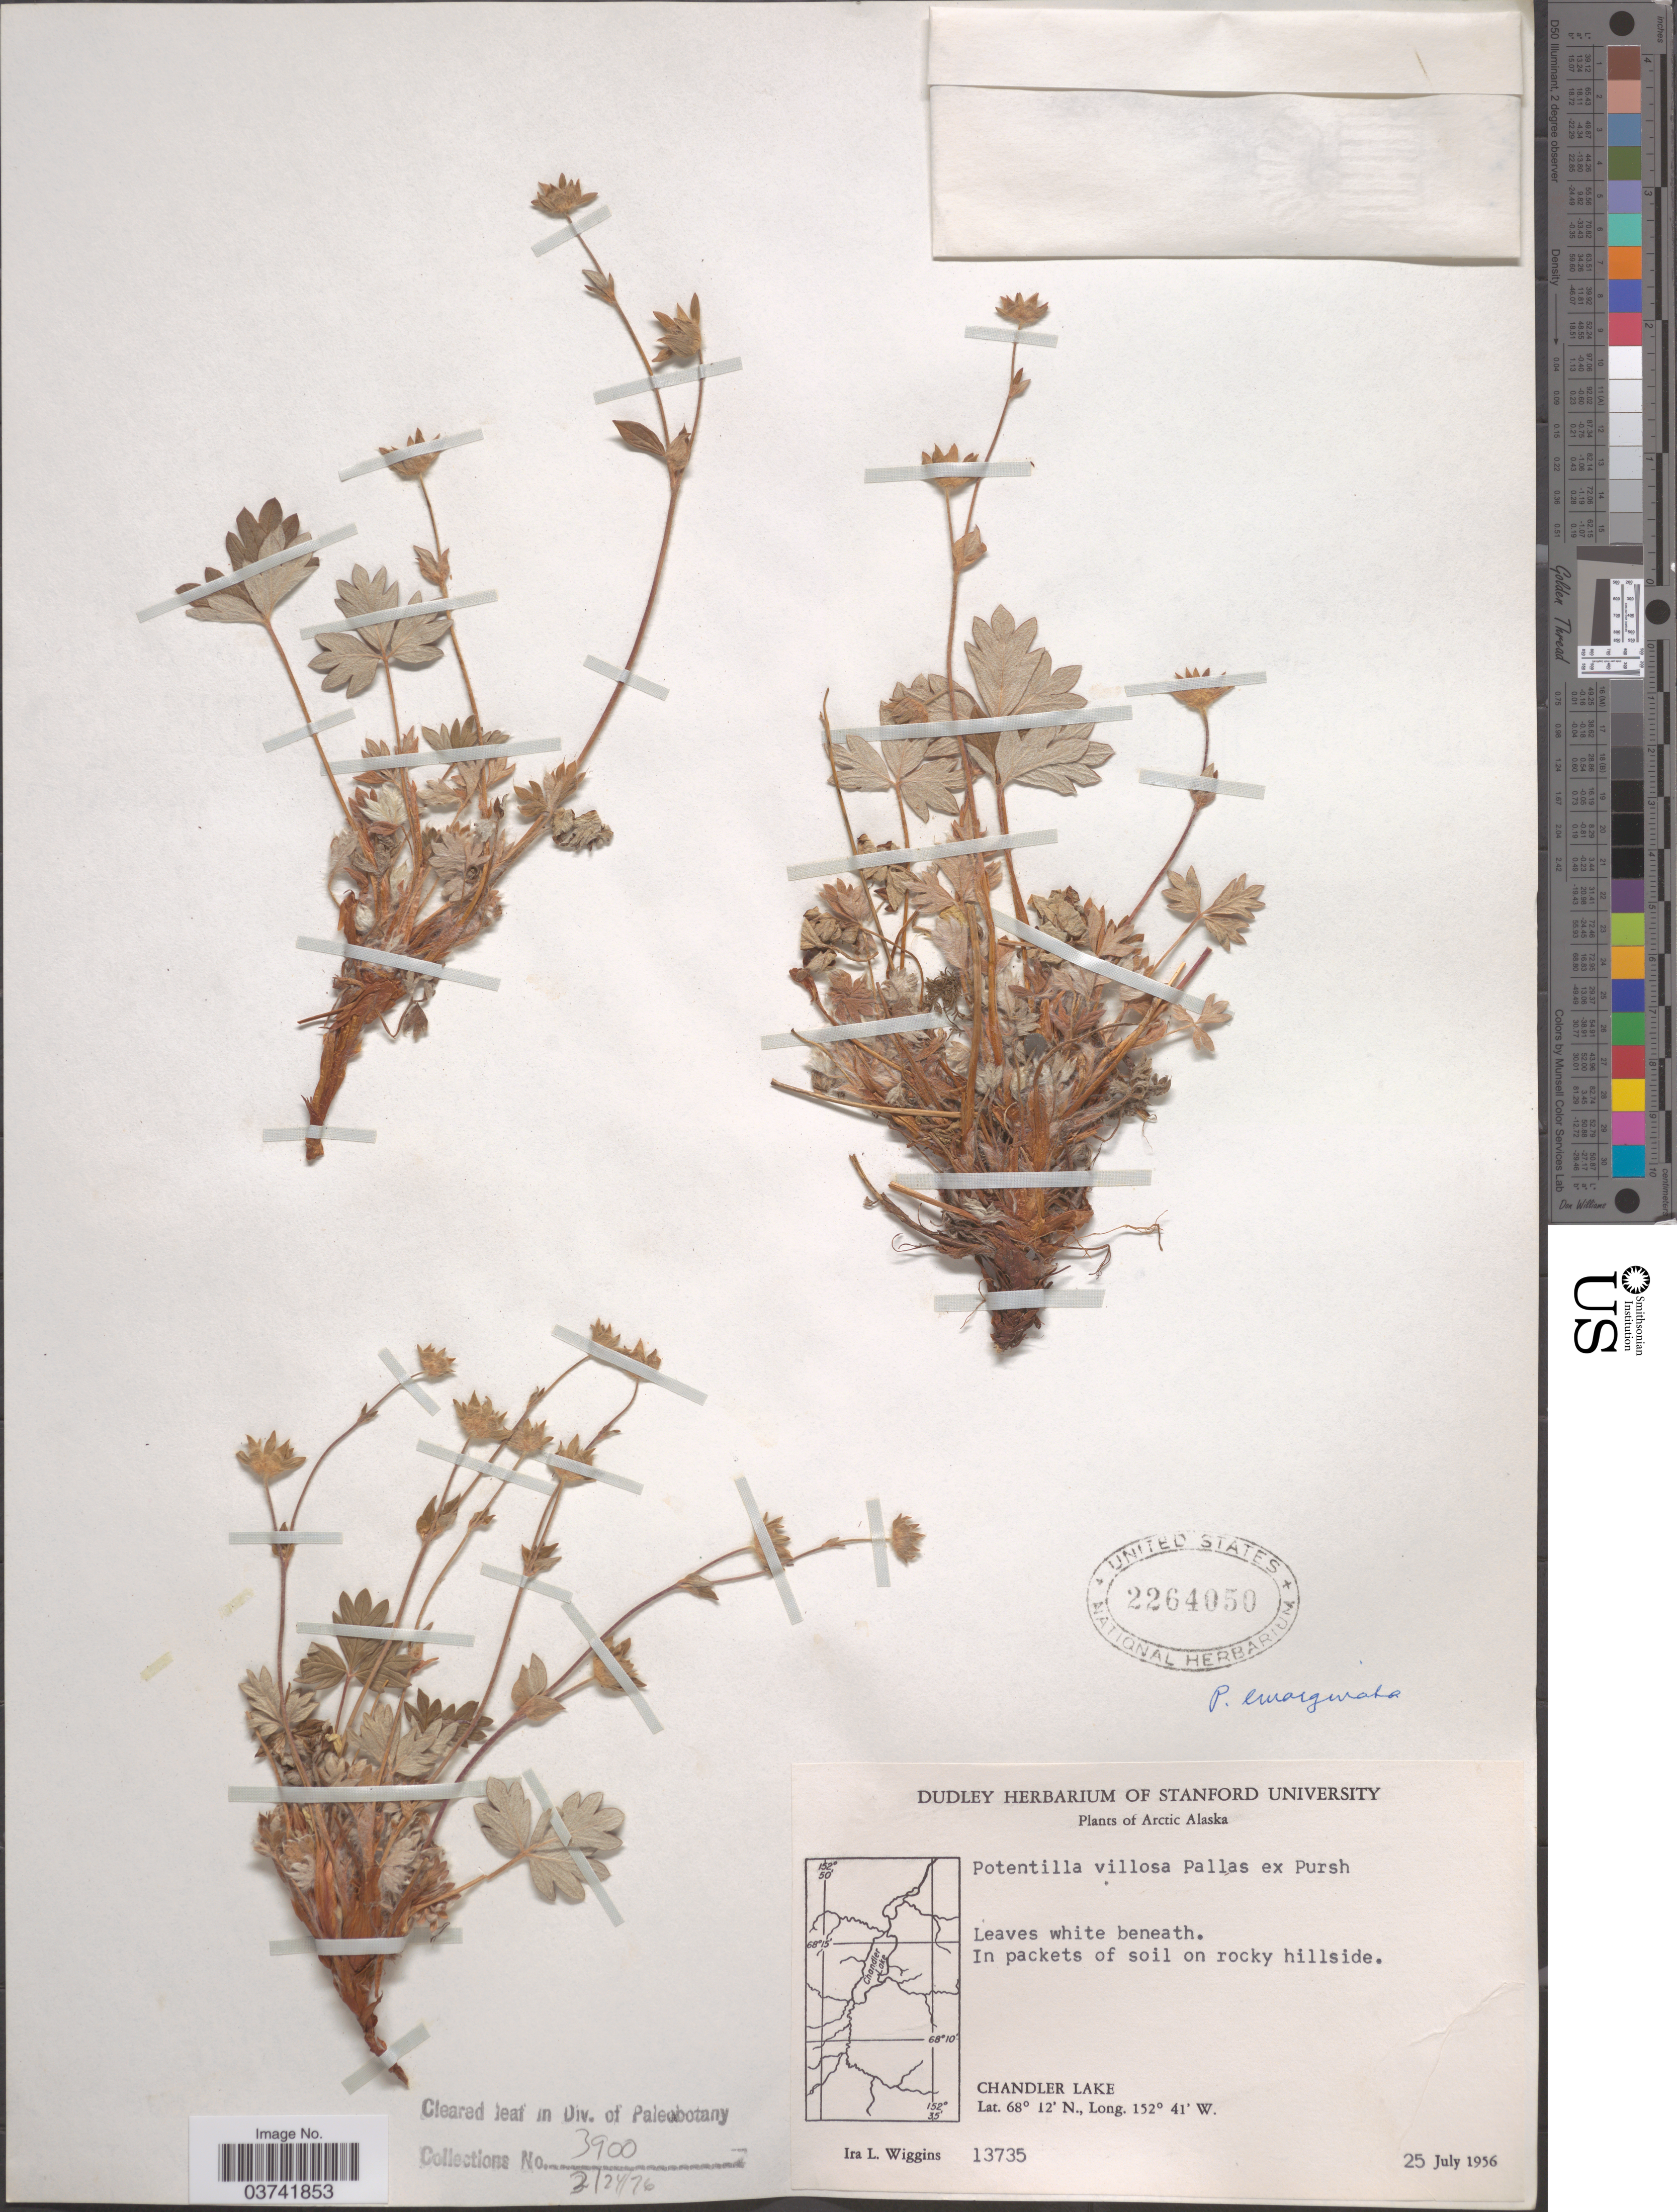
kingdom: Plantae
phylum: Tracheophyta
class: Magnoliopsida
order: Rosales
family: Rosaceae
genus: Potentilla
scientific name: Potentilla villosa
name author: Pall. ex Pursh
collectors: I. L. Wiggins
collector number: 13735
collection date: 1956-07-25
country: United States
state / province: Alaska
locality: Arctic Alaska. Chandler Lake.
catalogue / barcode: US 2264050